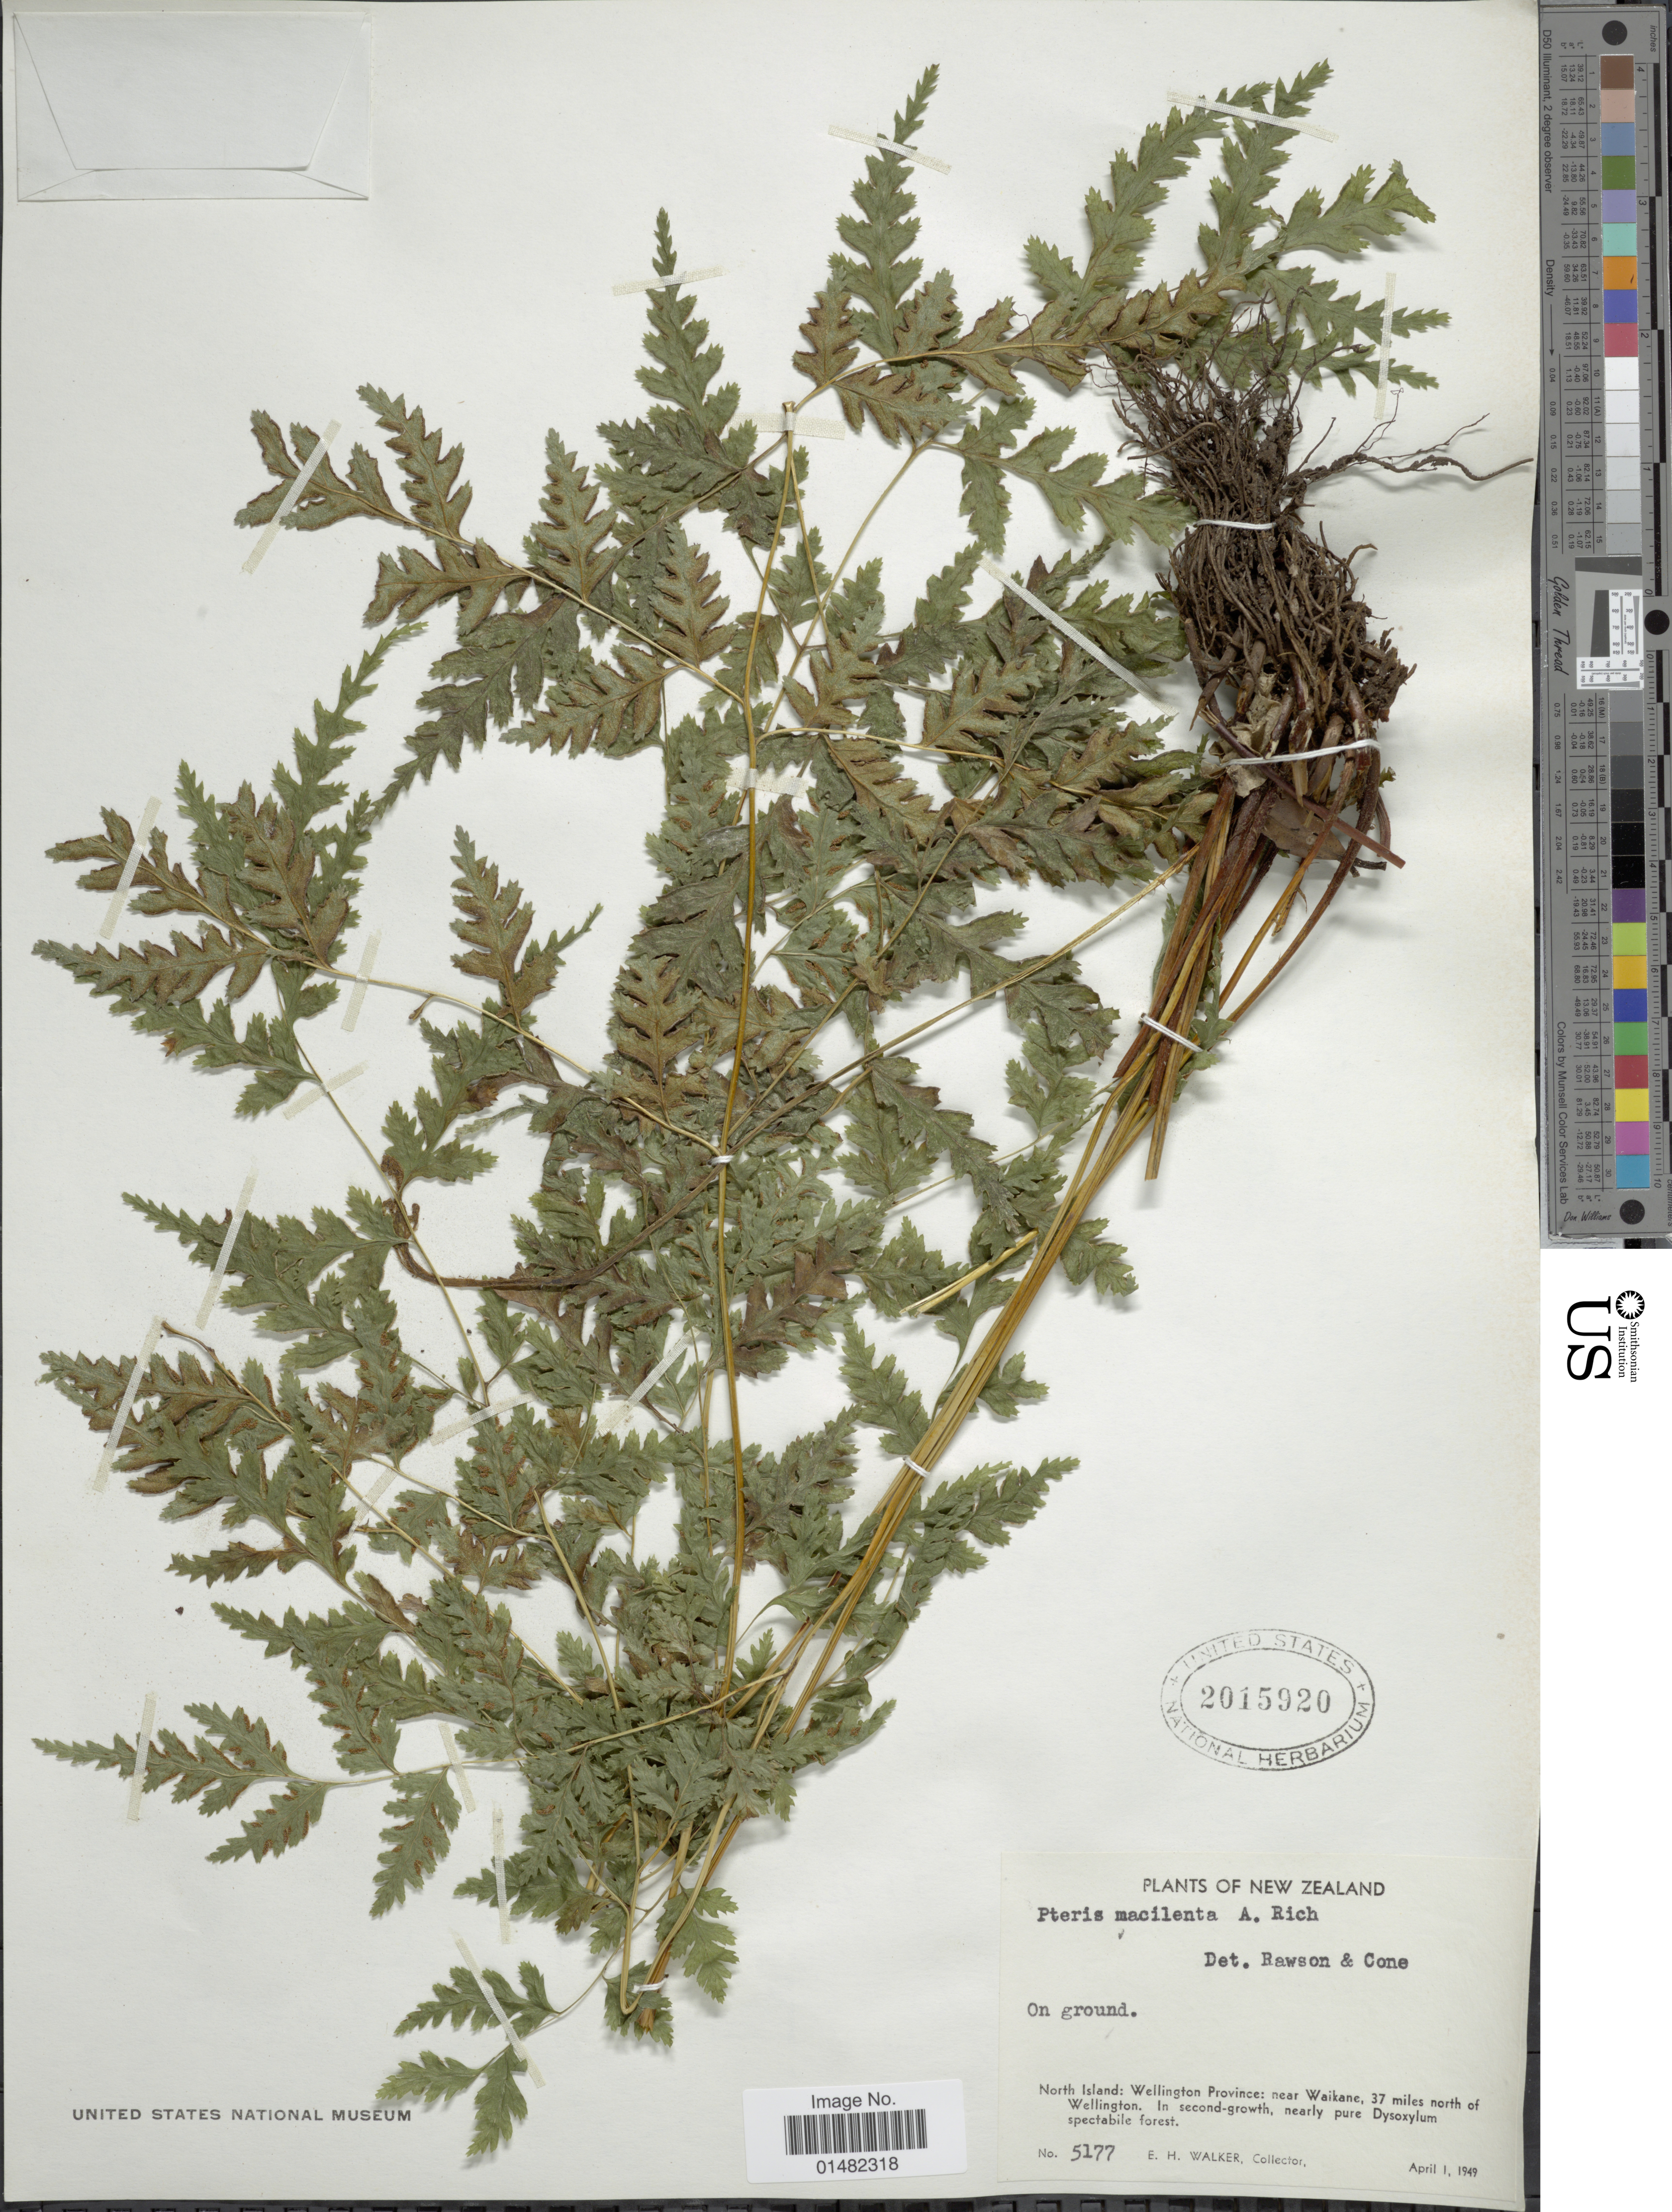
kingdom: Plantae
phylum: Tracheophyta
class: Polypodiopsida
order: Polypodiales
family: Pteridaceae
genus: Pteris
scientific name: Pteris macilenta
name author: A. Rich.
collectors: E. H. Walker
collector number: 5177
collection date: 1949-04-01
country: New Zealand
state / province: Wellington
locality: North Island: near Waikane, 37 miles north of Wellington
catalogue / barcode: US 2015920